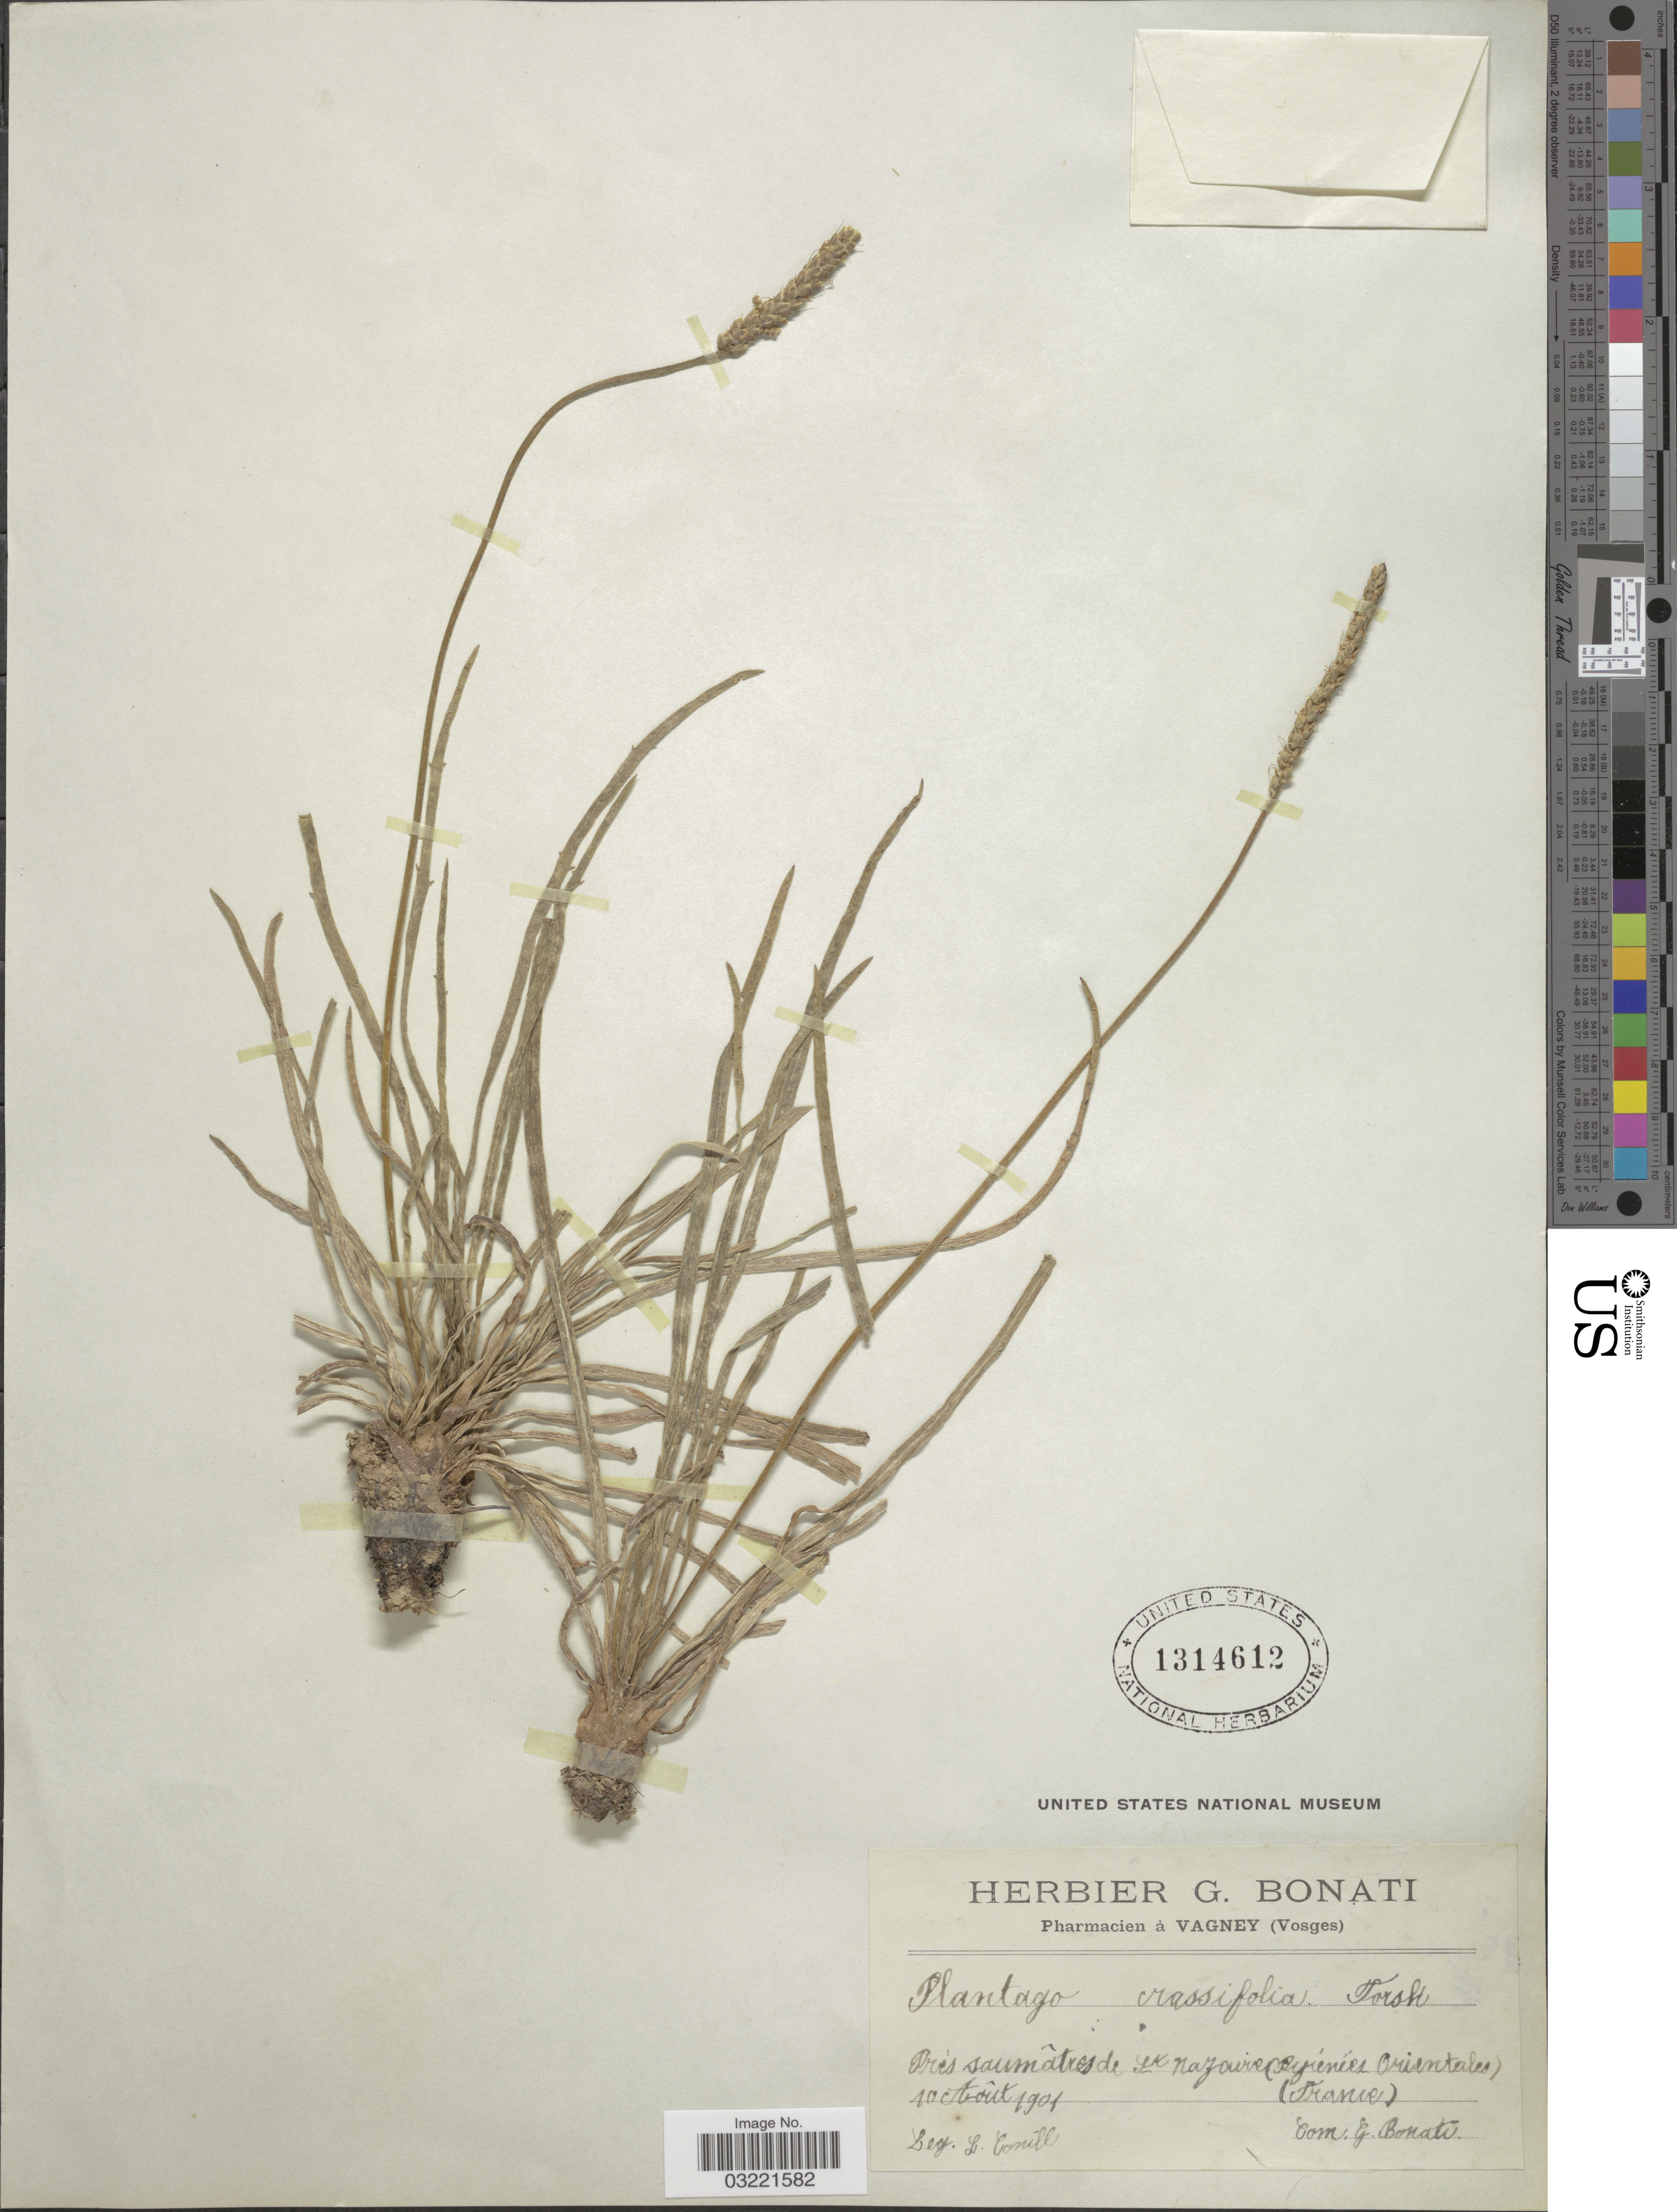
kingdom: Plantae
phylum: Tracheophyta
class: Magnoliopsida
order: Lamiales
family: Plantaginaceae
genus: Plantago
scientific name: Plantago crassifolia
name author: Forssk.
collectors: Conill, L.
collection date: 1901-08-10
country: France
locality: Près saumâtres de St Nazaire (Pyrénées Orientales).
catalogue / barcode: US 1314612